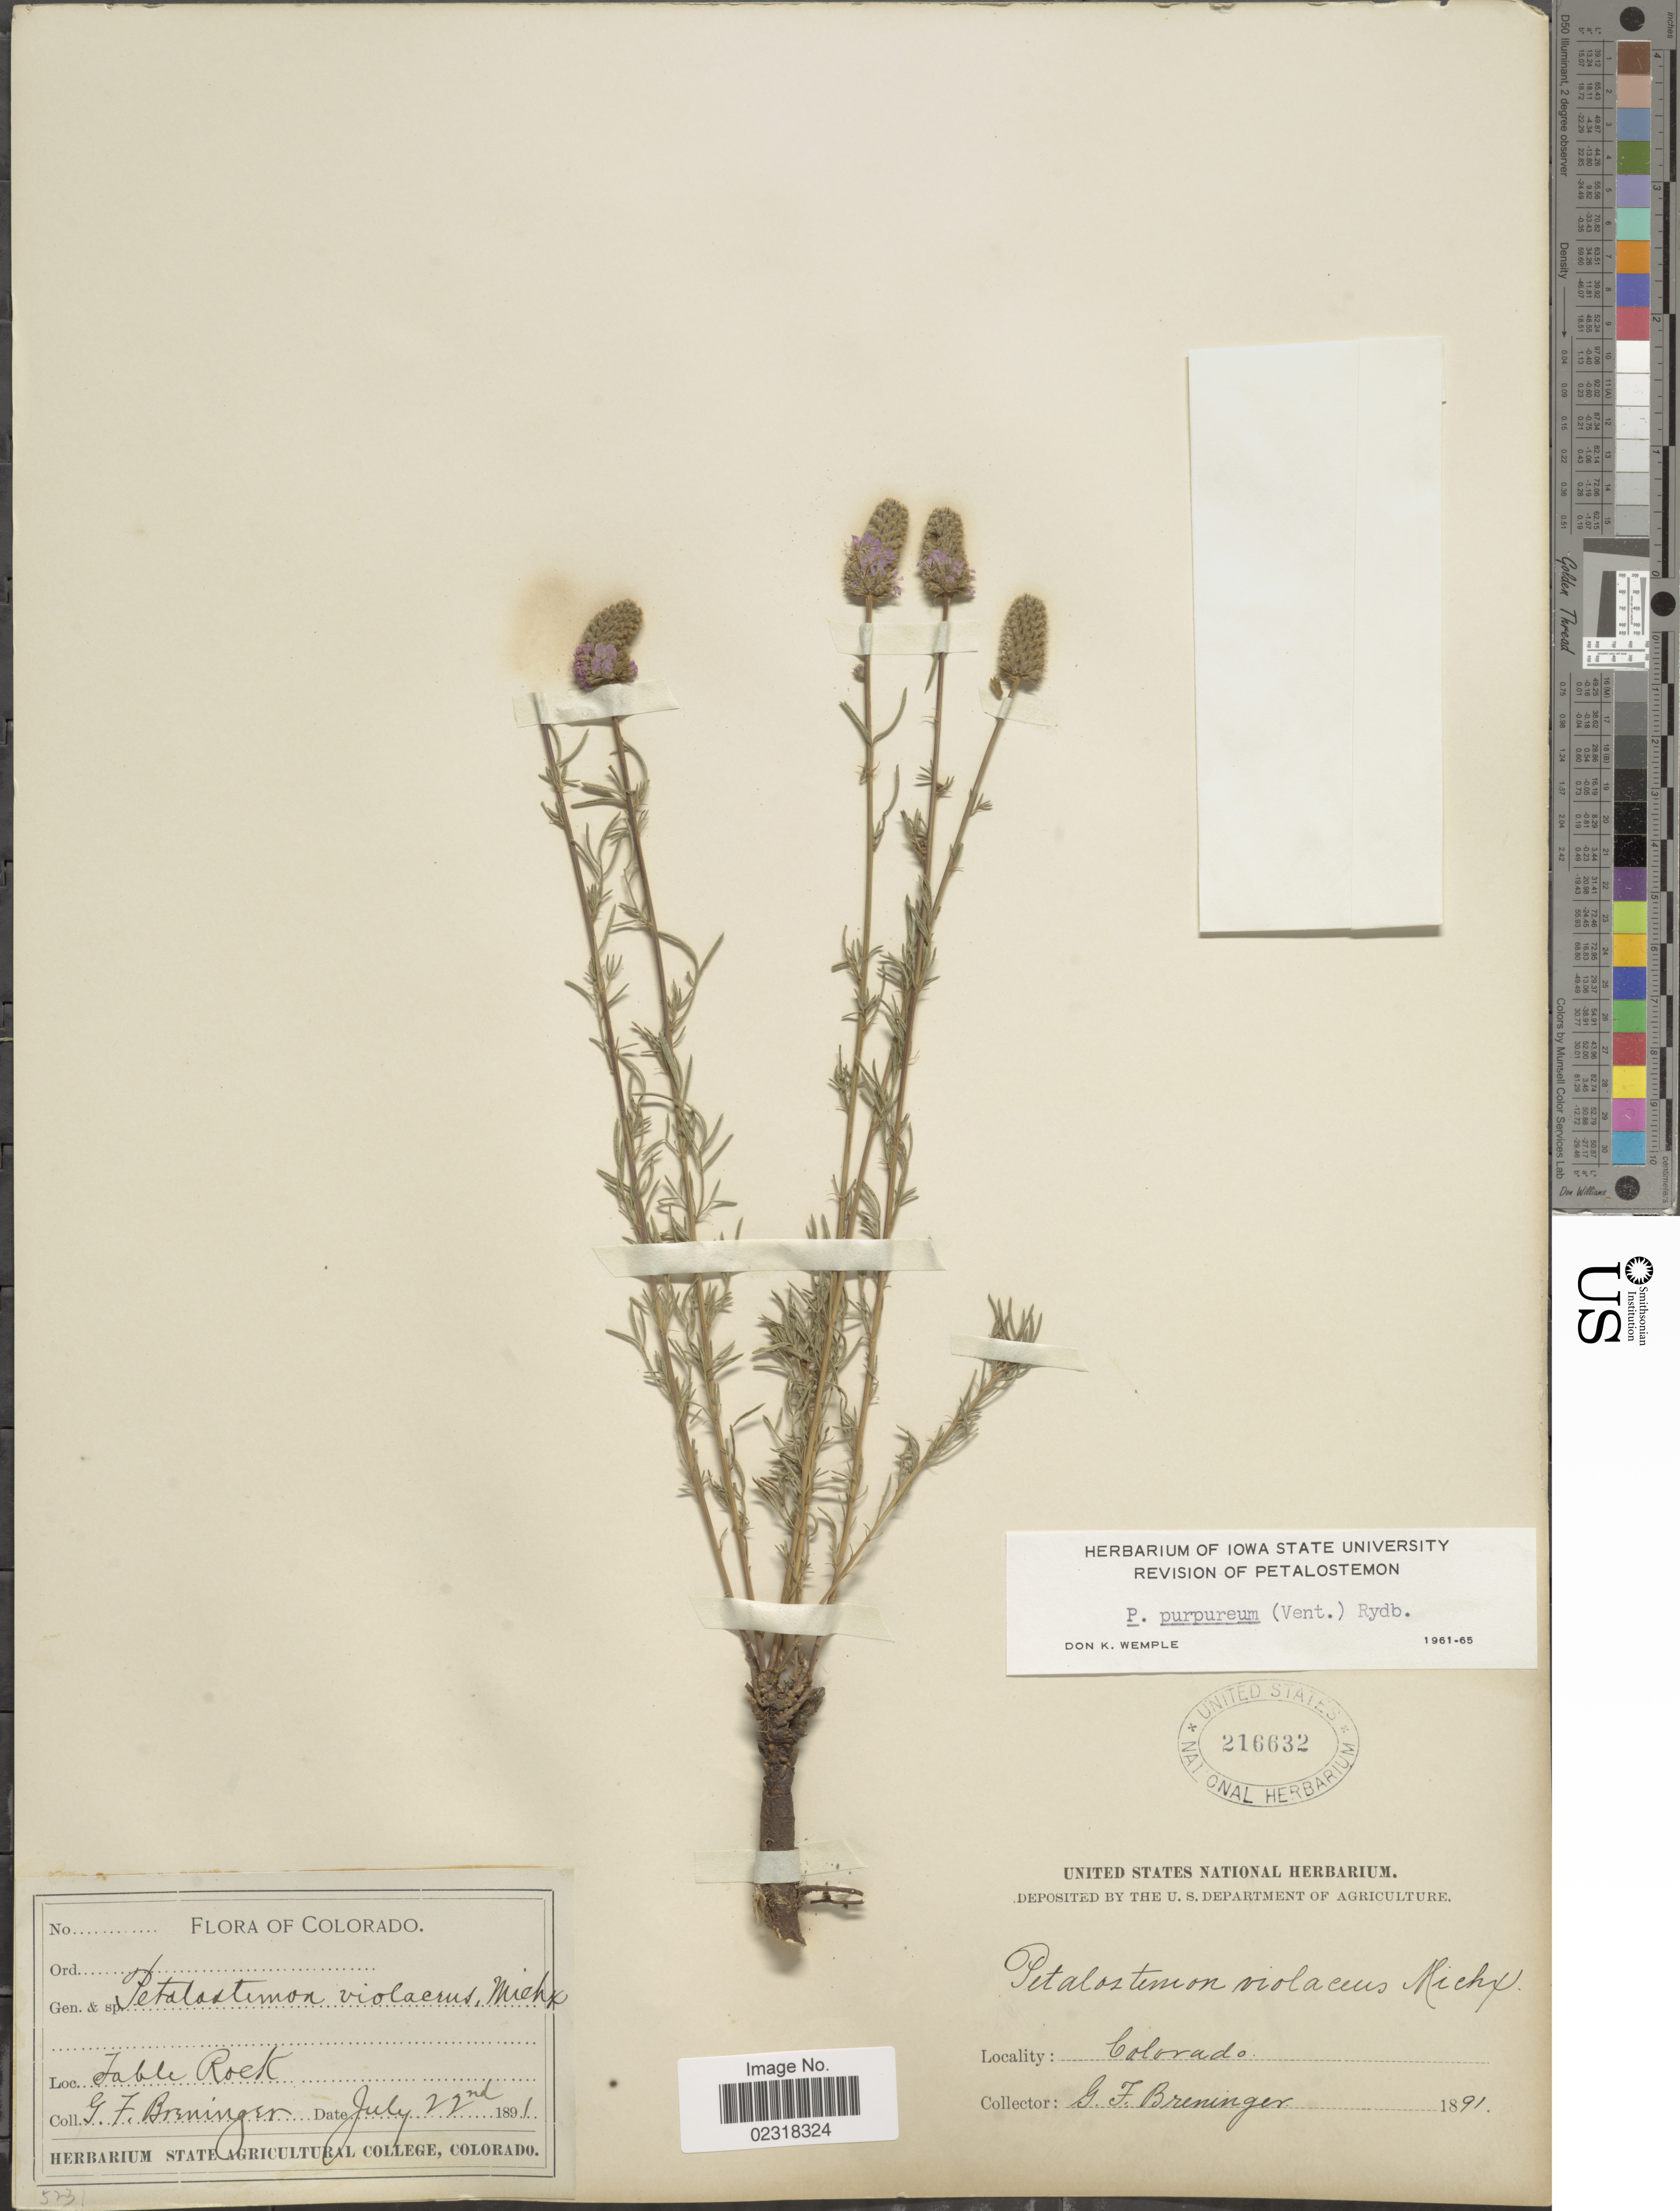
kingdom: Plantae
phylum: Tracheophyta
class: Magnoliopsida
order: Fabales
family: Fabaceae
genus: Dalea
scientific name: Dalea purpurea var. purpurea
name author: Vent.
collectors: G. Breninger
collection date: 1891-07-22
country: United States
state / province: Colorado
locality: Table Rock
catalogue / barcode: US 216632